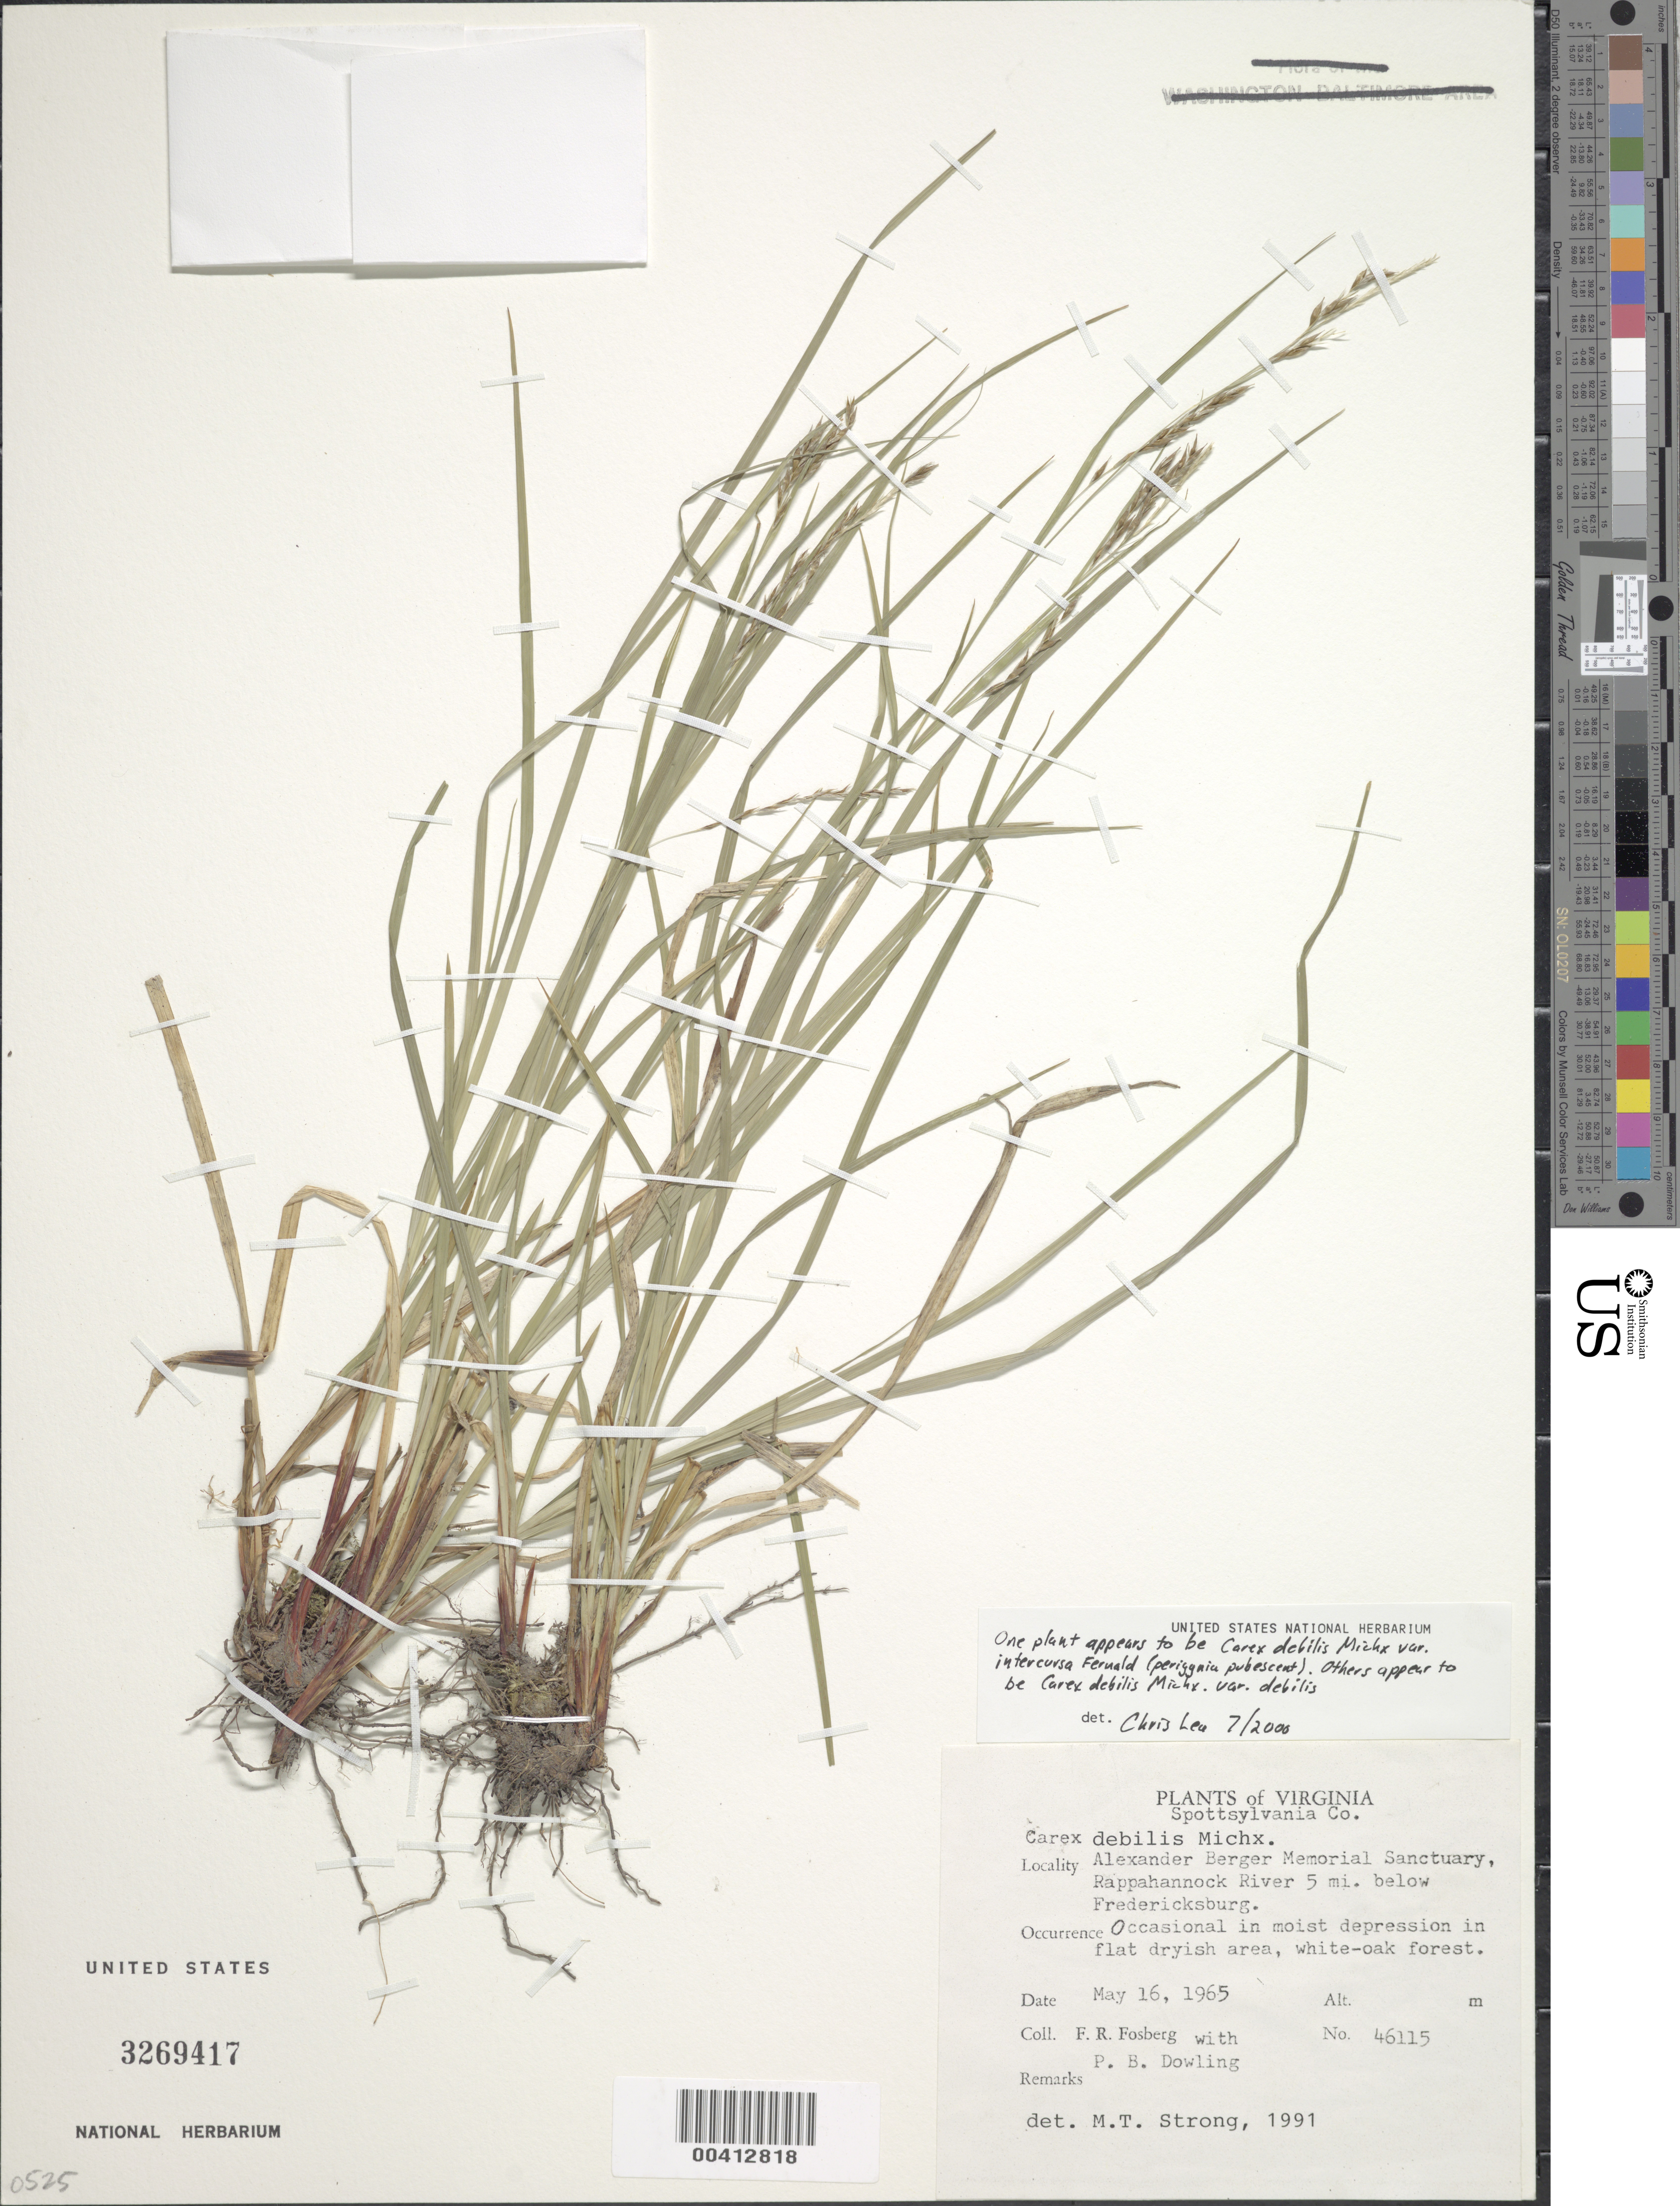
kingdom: Plantae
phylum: Tracheophyta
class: Liliopsida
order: Poales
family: Cyperaceae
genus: Carex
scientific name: Carex debilis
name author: Michx.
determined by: Strong, Mark T., (BOT), Smithsonian Institution - National Museum of Natural History (UNITED STATES)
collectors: F. R. Fosberg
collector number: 46115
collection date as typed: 16 May 1965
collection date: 1965-05-16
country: United States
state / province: Virginia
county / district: Spotsylvania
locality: Alexander Berger memorial sanctuary, Rappahannock River below Fredericksburg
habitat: White oak forest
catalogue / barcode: US 3269417